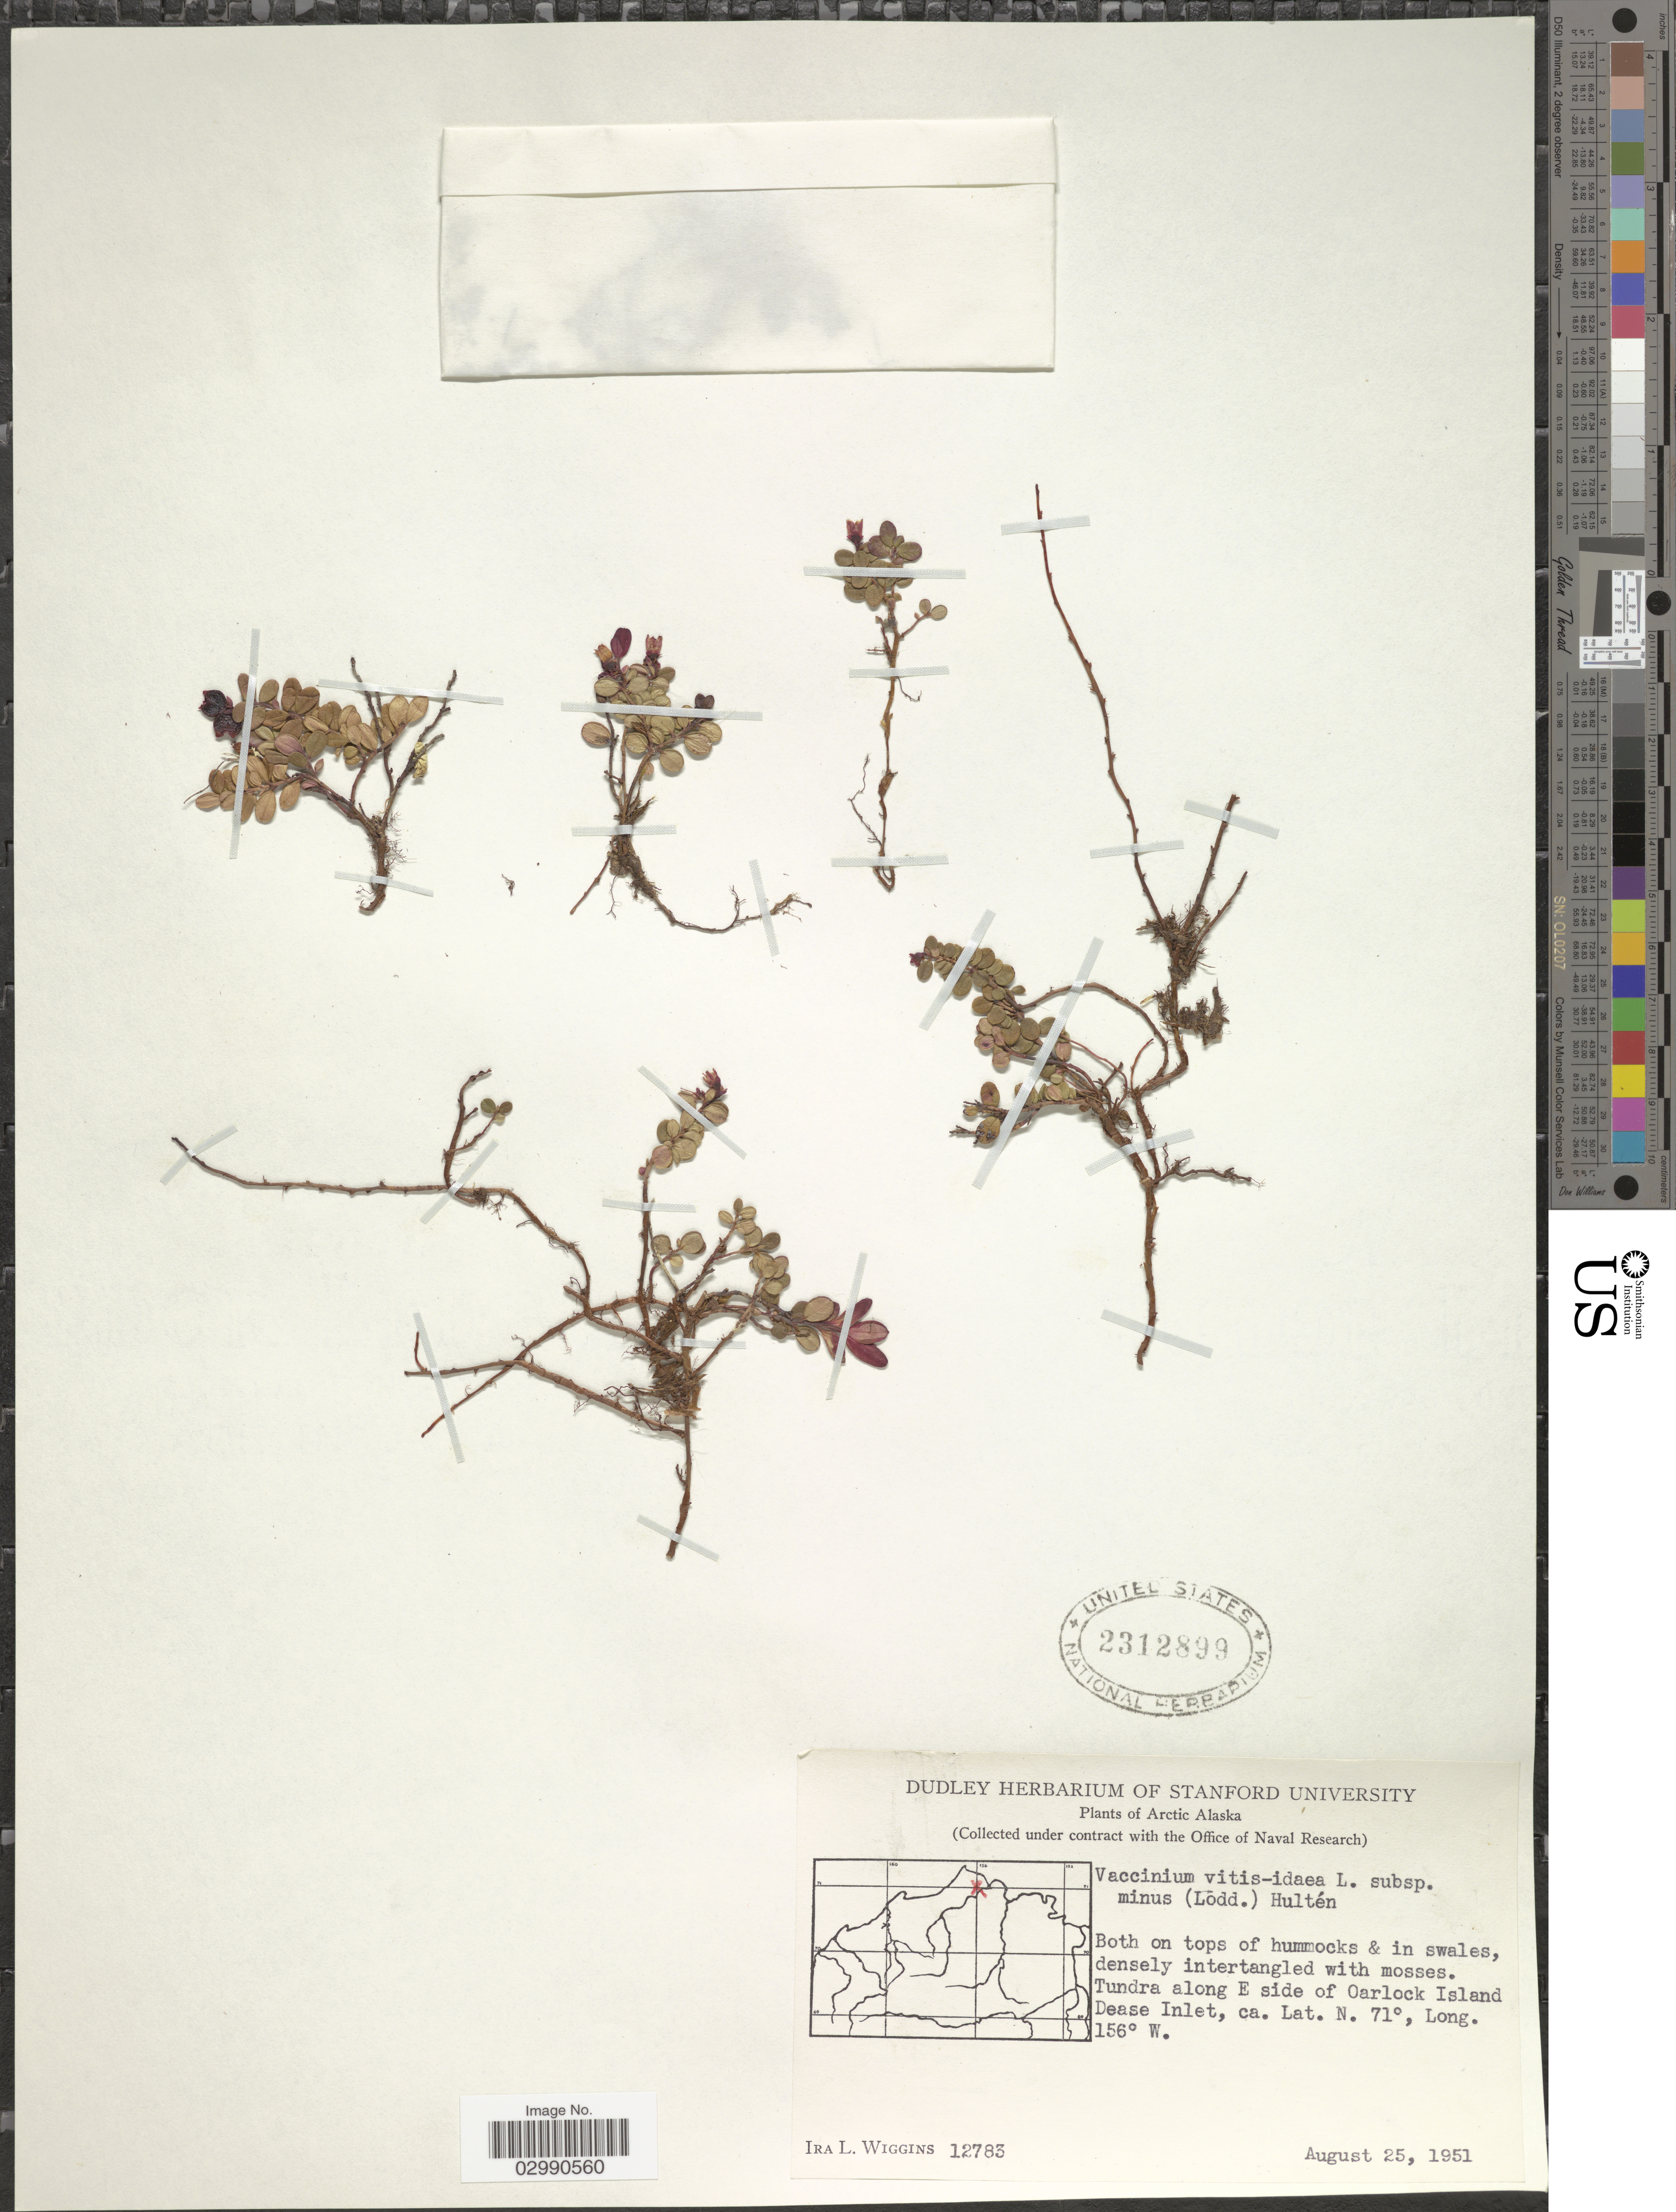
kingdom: Plantae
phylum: Tracheophyta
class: Magnoliopsida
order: Ericales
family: Ericaceae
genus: Vaccinium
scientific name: Vaccinium vitis-idaea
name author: L.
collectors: I. L. Wiggins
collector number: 12783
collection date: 1951-08-25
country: United States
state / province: Alaska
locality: Arctic Alaska. Tundra along E side of Oarlock Island Dease Inlet.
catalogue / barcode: US 2312899